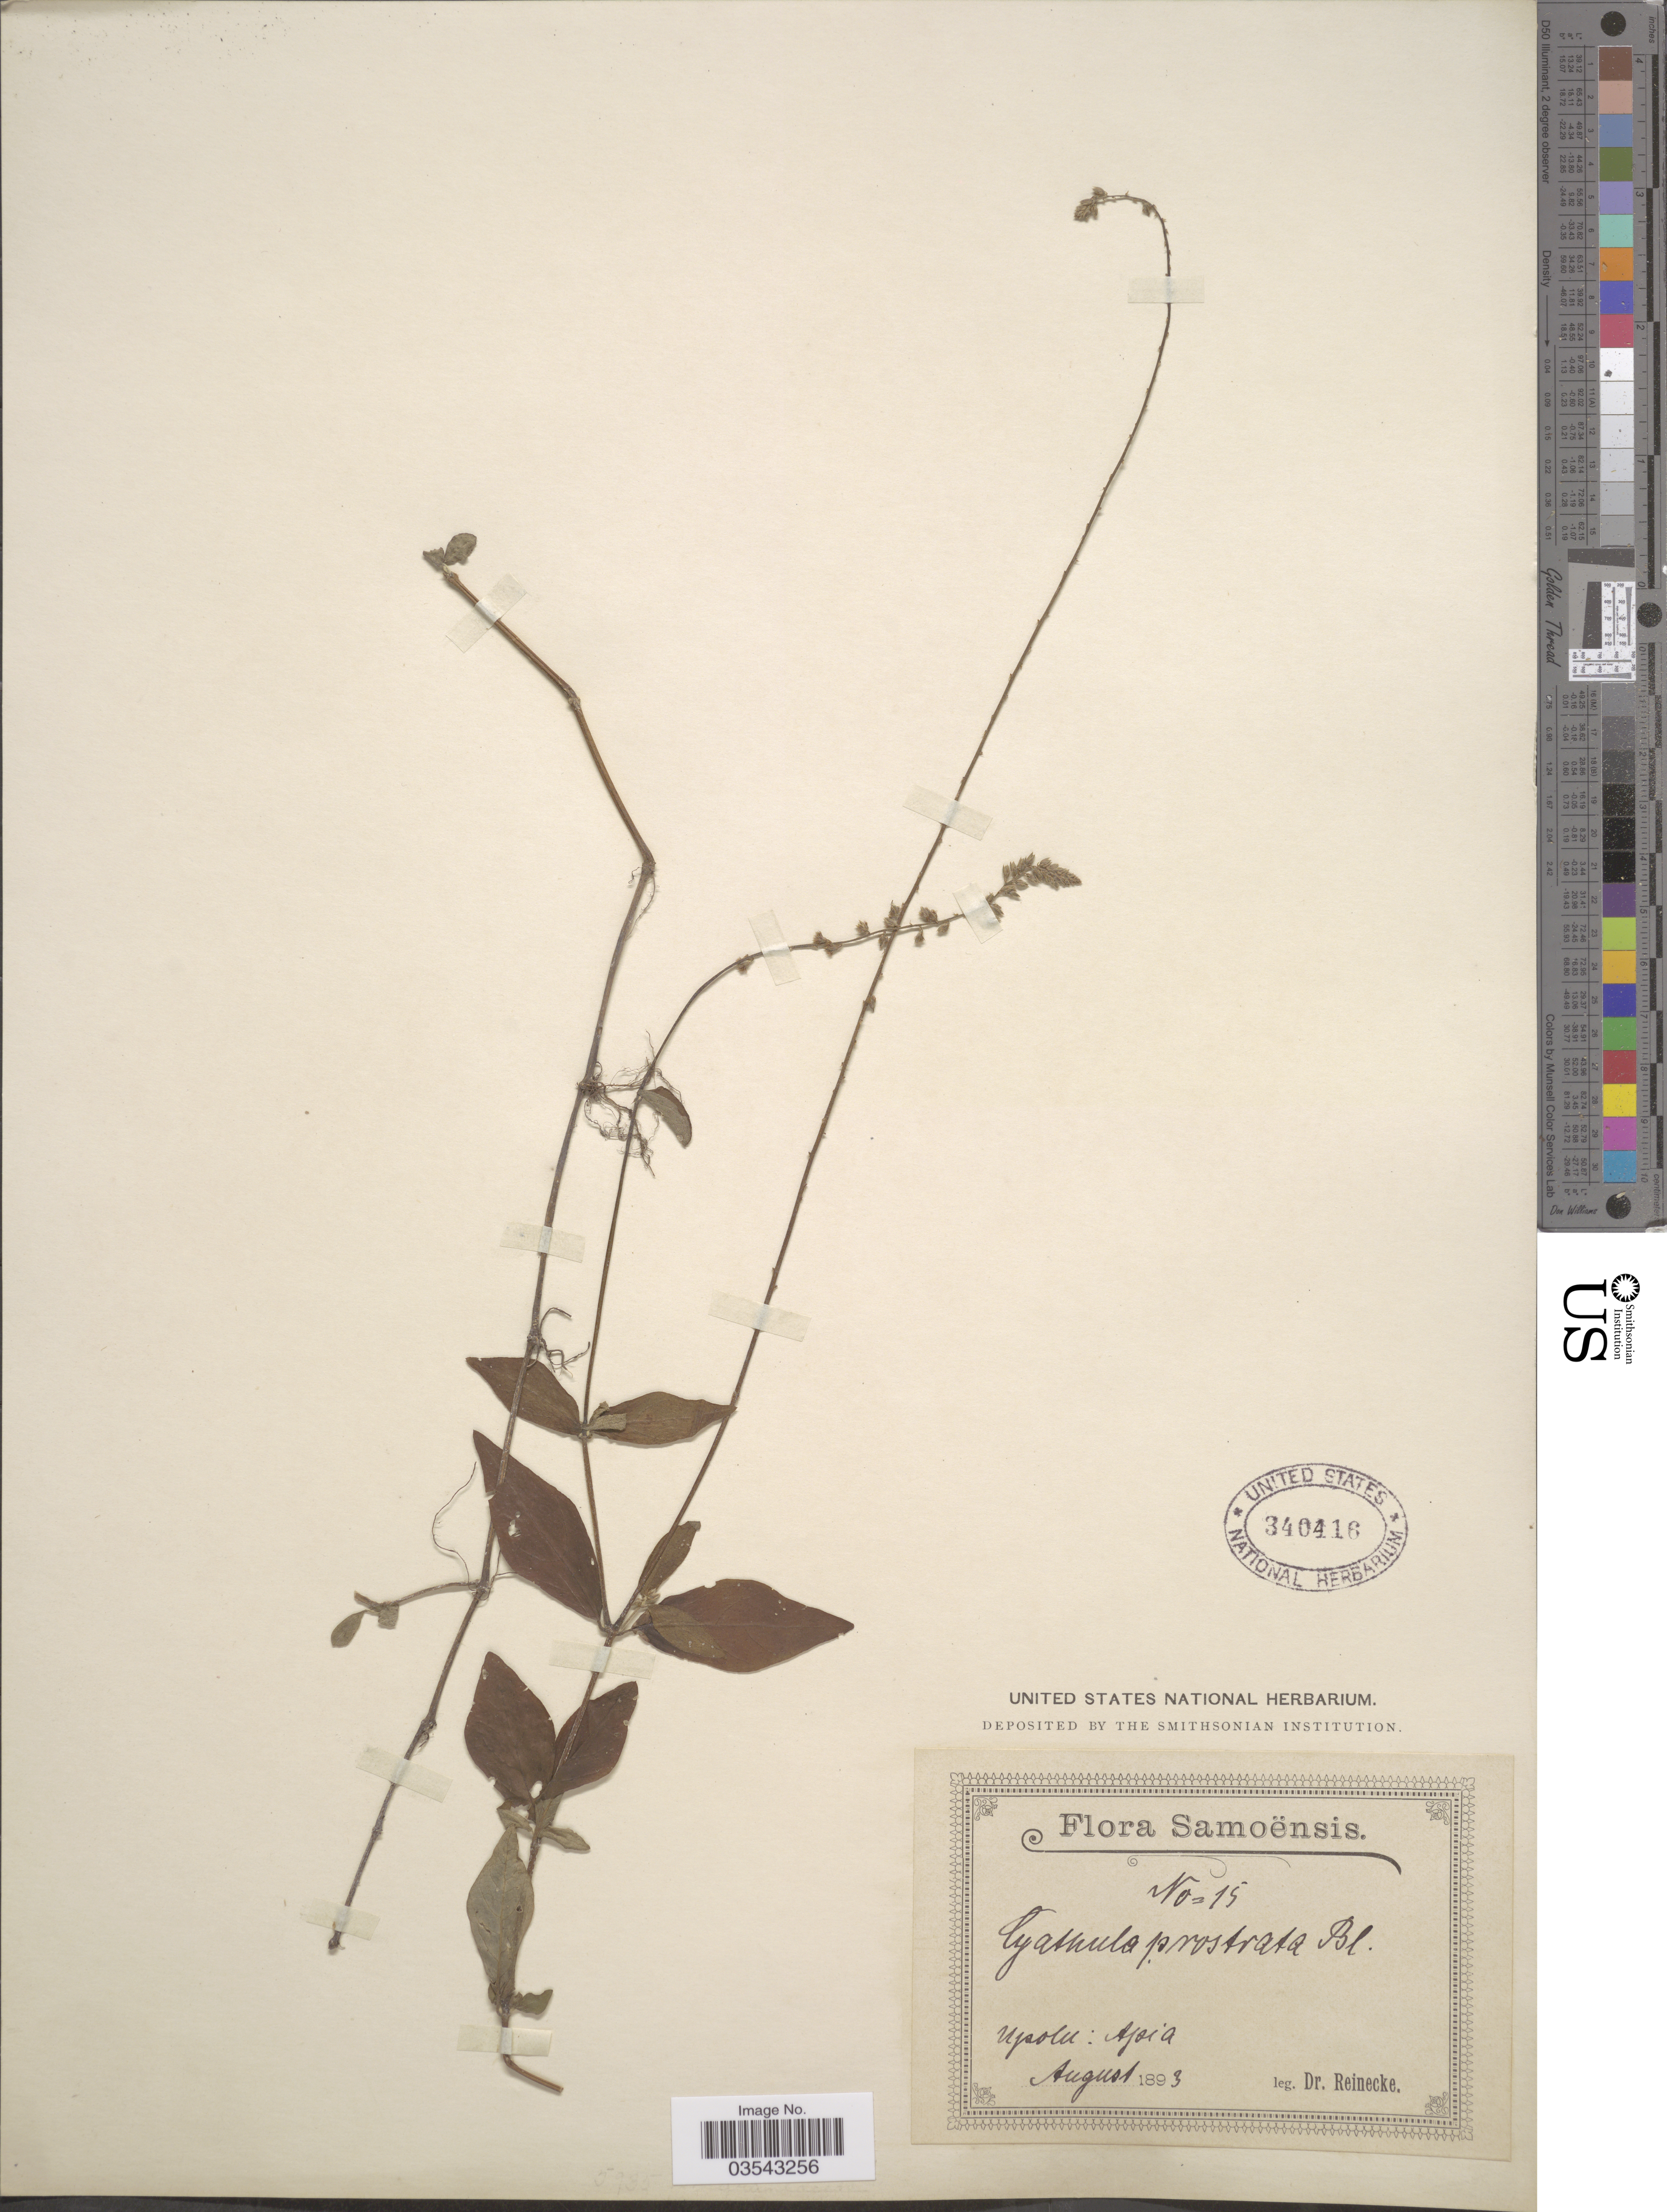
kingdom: Plantae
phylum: Tracheophyta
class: Magnoliopsida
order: Caryophyllales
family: Amaranthaceae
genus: Cyathula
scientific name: Cyathula prostrata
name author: (L.) Blume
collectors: -- Reinecke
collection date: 1893-08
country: Samoa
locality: Samoënsis. Upolu: Apia.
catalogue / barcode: US 340416